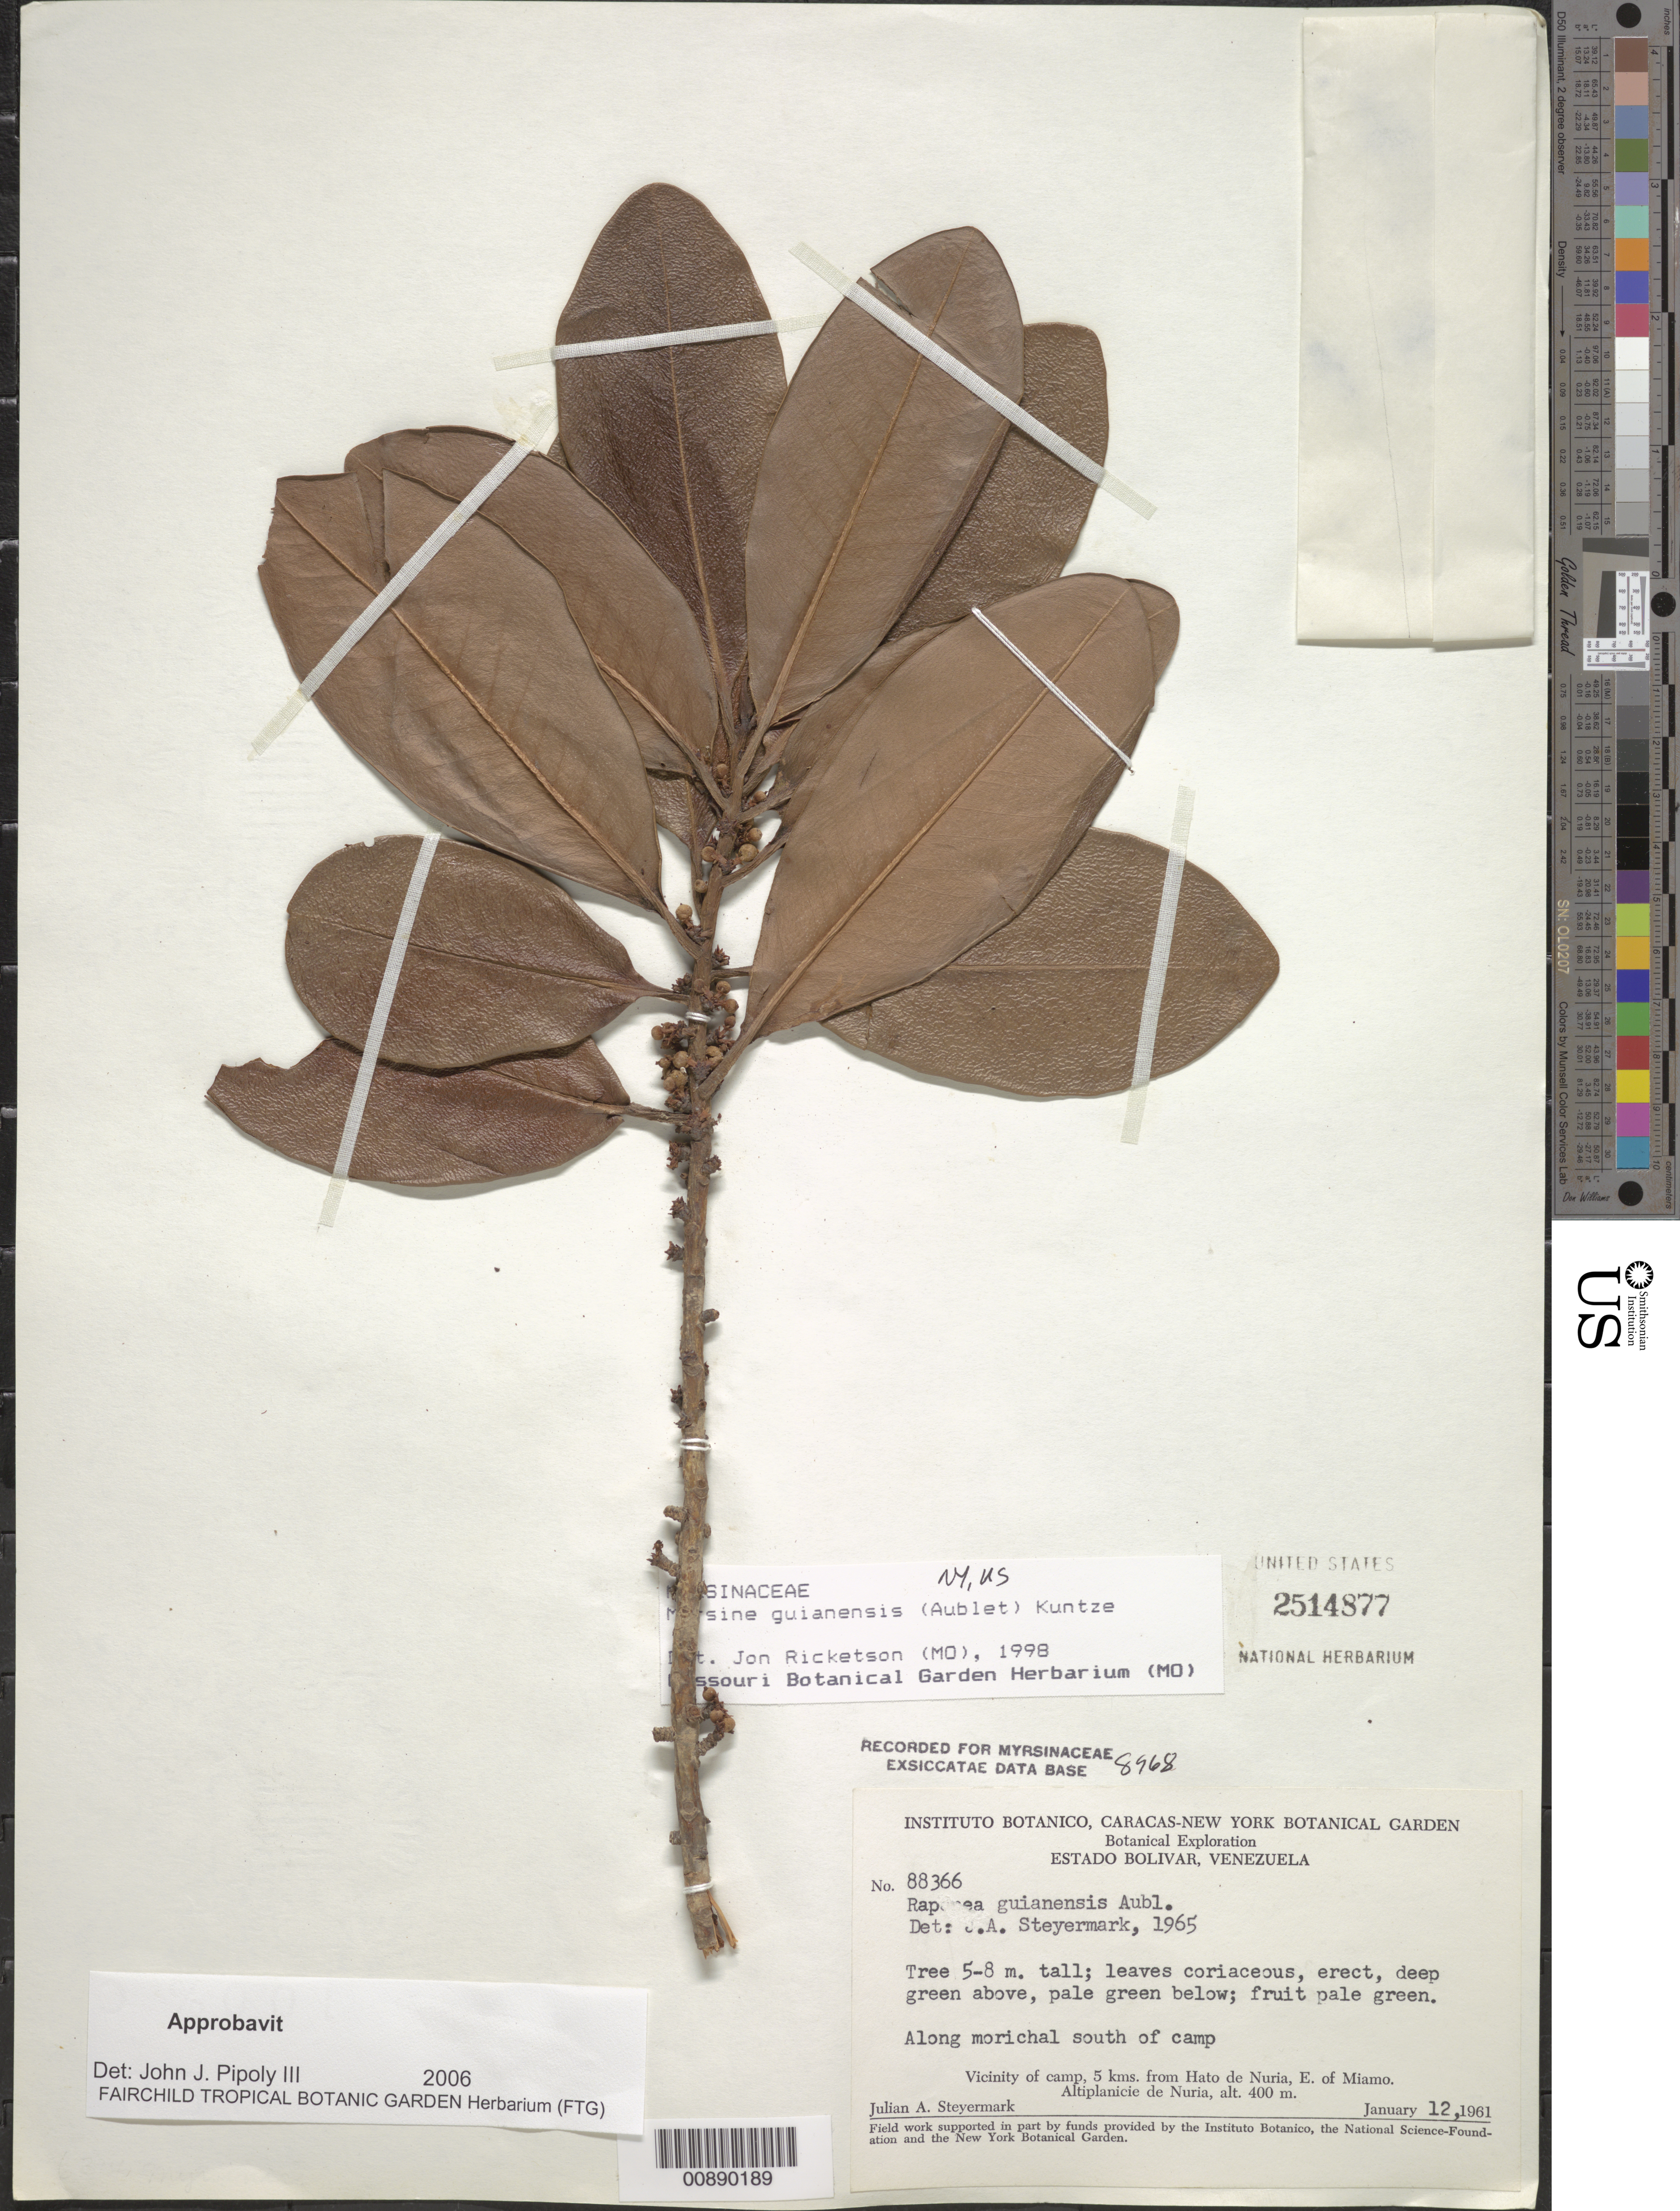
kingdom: Plantae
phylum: Tracheophyta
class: Magnoliopsida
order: Ericales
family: Primulaceae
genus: Myrsine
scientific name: Myrsine guianensis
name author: (Aubl.) Kuntze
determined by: Pipoly, J. J., III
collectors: J. Steyermark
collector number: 88366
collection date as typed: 12-Jan-61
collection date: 1961-01-12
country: Venezuela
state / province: Bolívar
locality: Hato de Nuria, 5 km from; E of Miamo, Altiplanicie de Nuria, south of camp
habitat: Along morichal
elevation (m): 400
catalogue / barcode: US 2514877